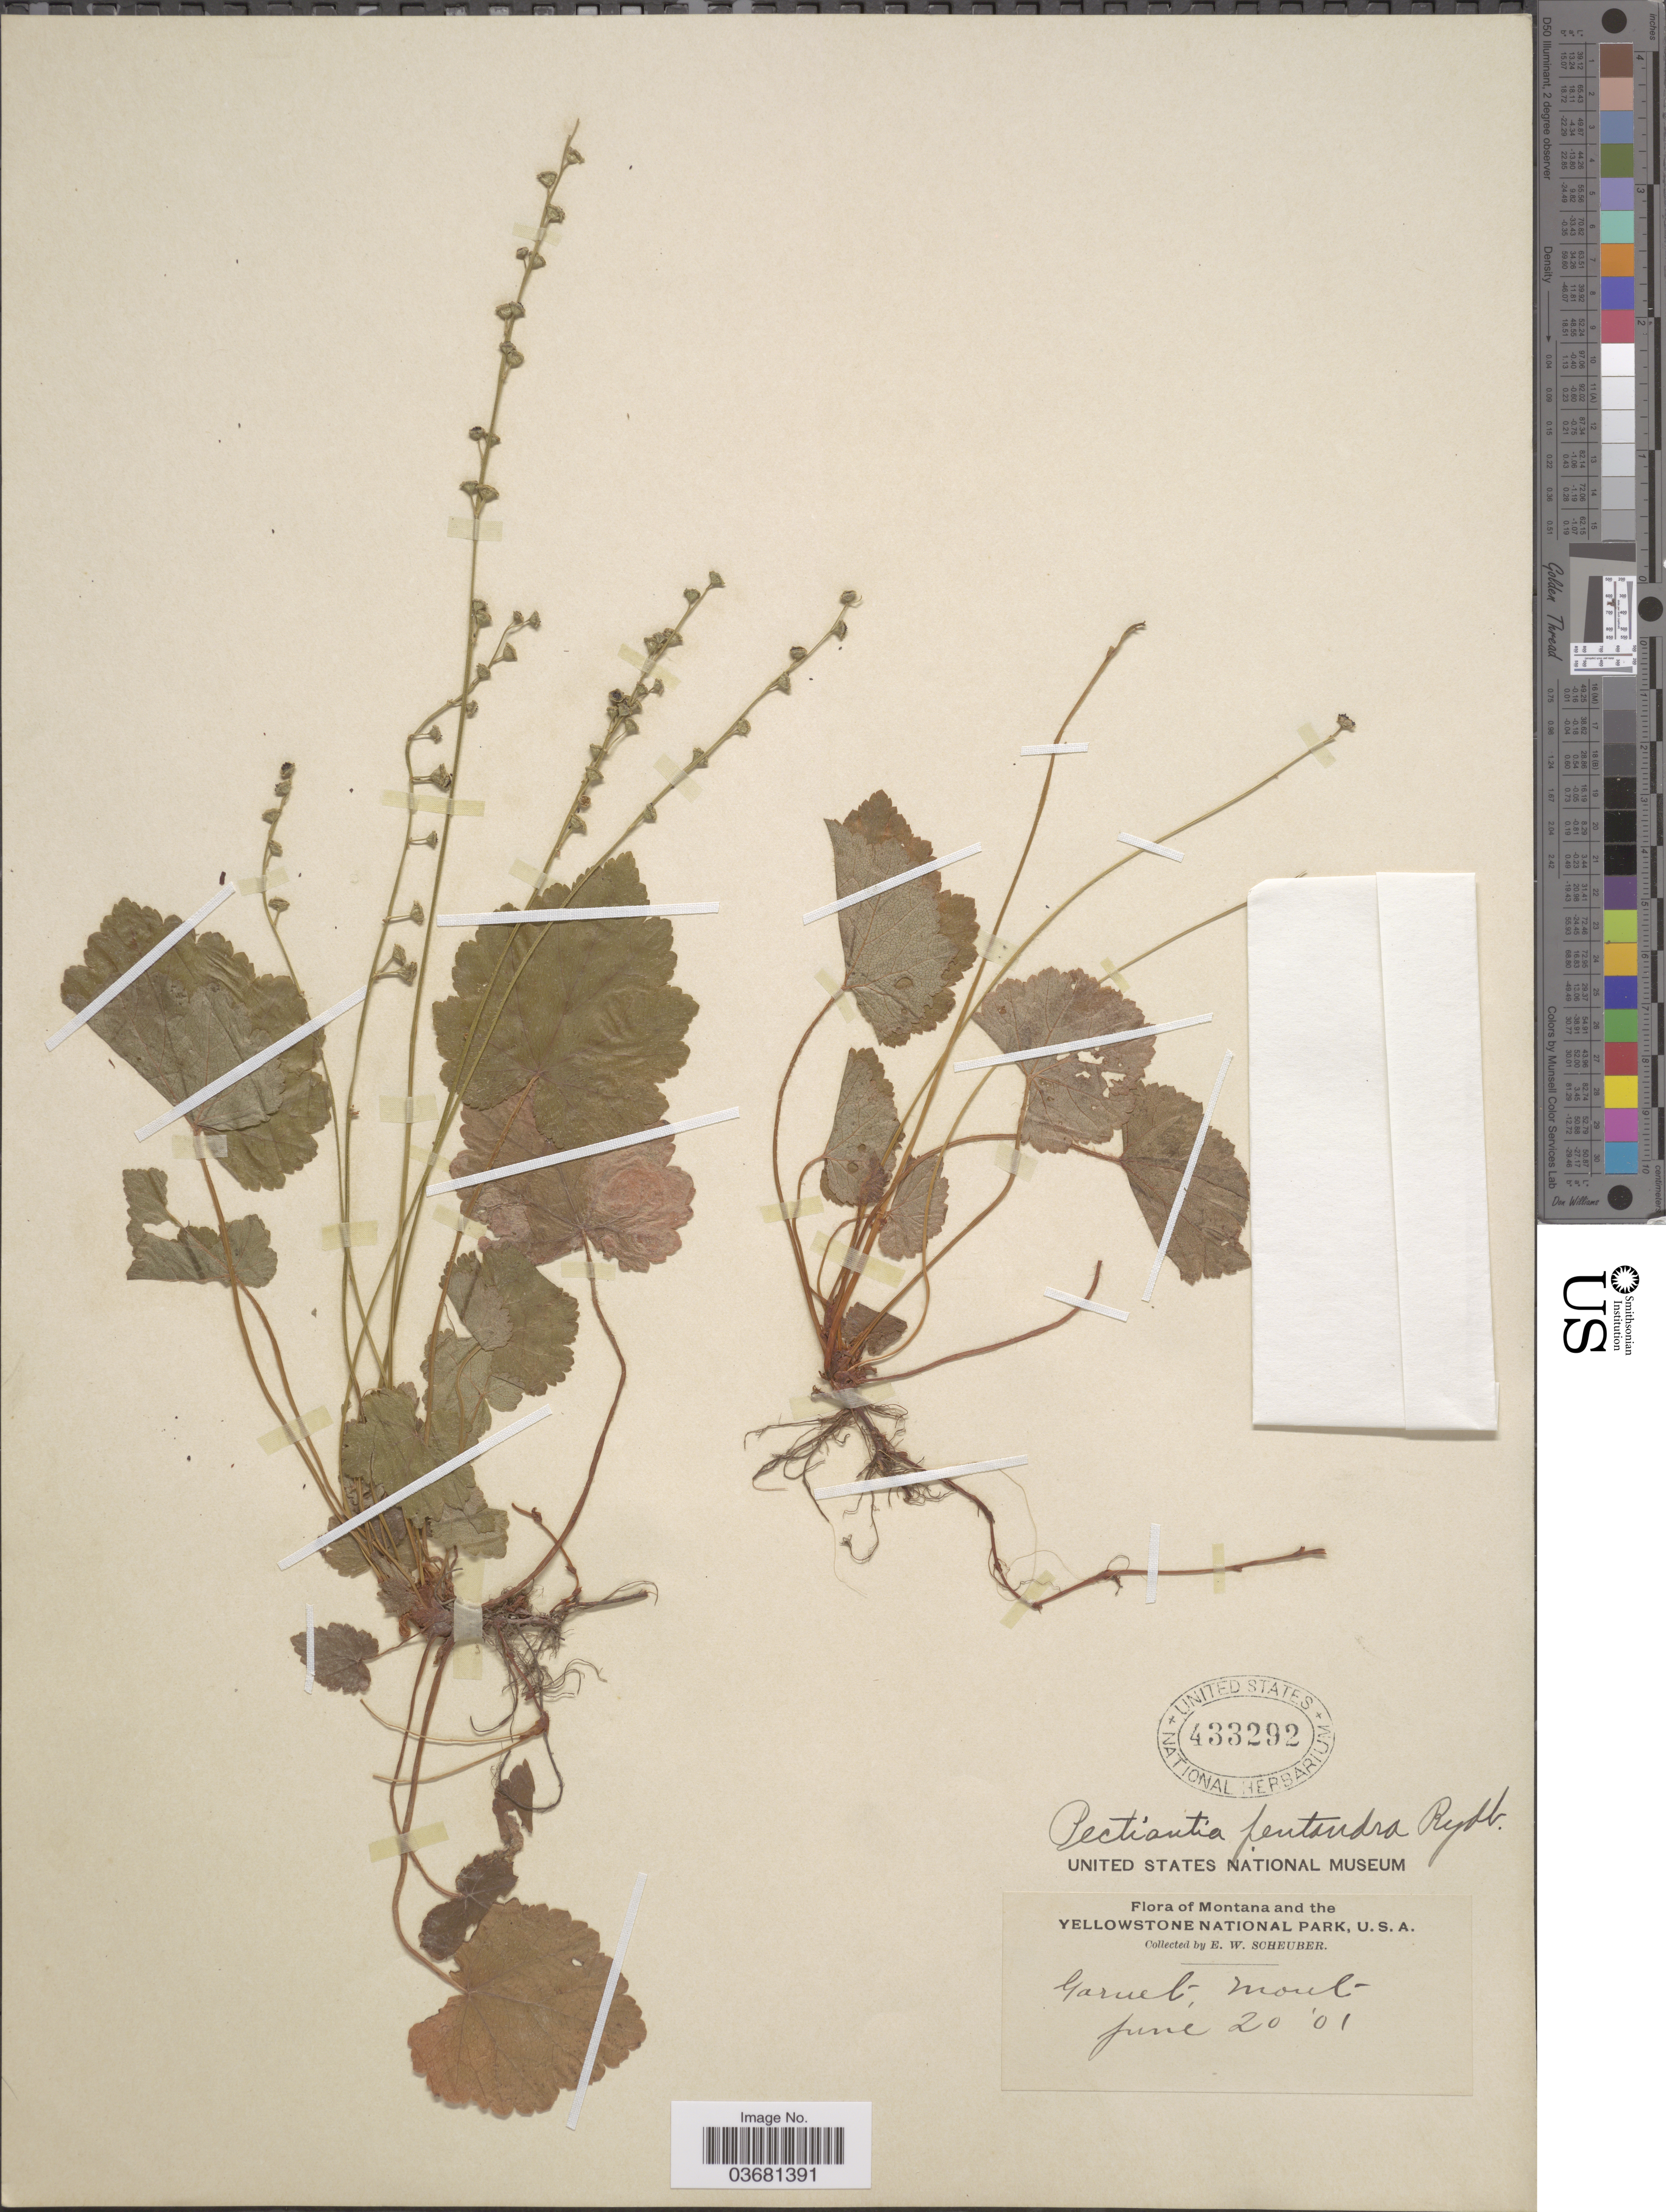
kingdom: Plantae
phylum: Tracheophyta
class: Magnoliopsida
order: Saxifragales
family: Saxifragaceae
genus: Mitella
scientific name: Mitella pentandra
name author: Hook.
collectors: E. Scheuber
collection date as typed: Transcribed d/m/y: 20/6/1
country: United States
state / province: Montana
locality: The Yellowstone National Park. Garnet.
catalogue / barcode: US 433292